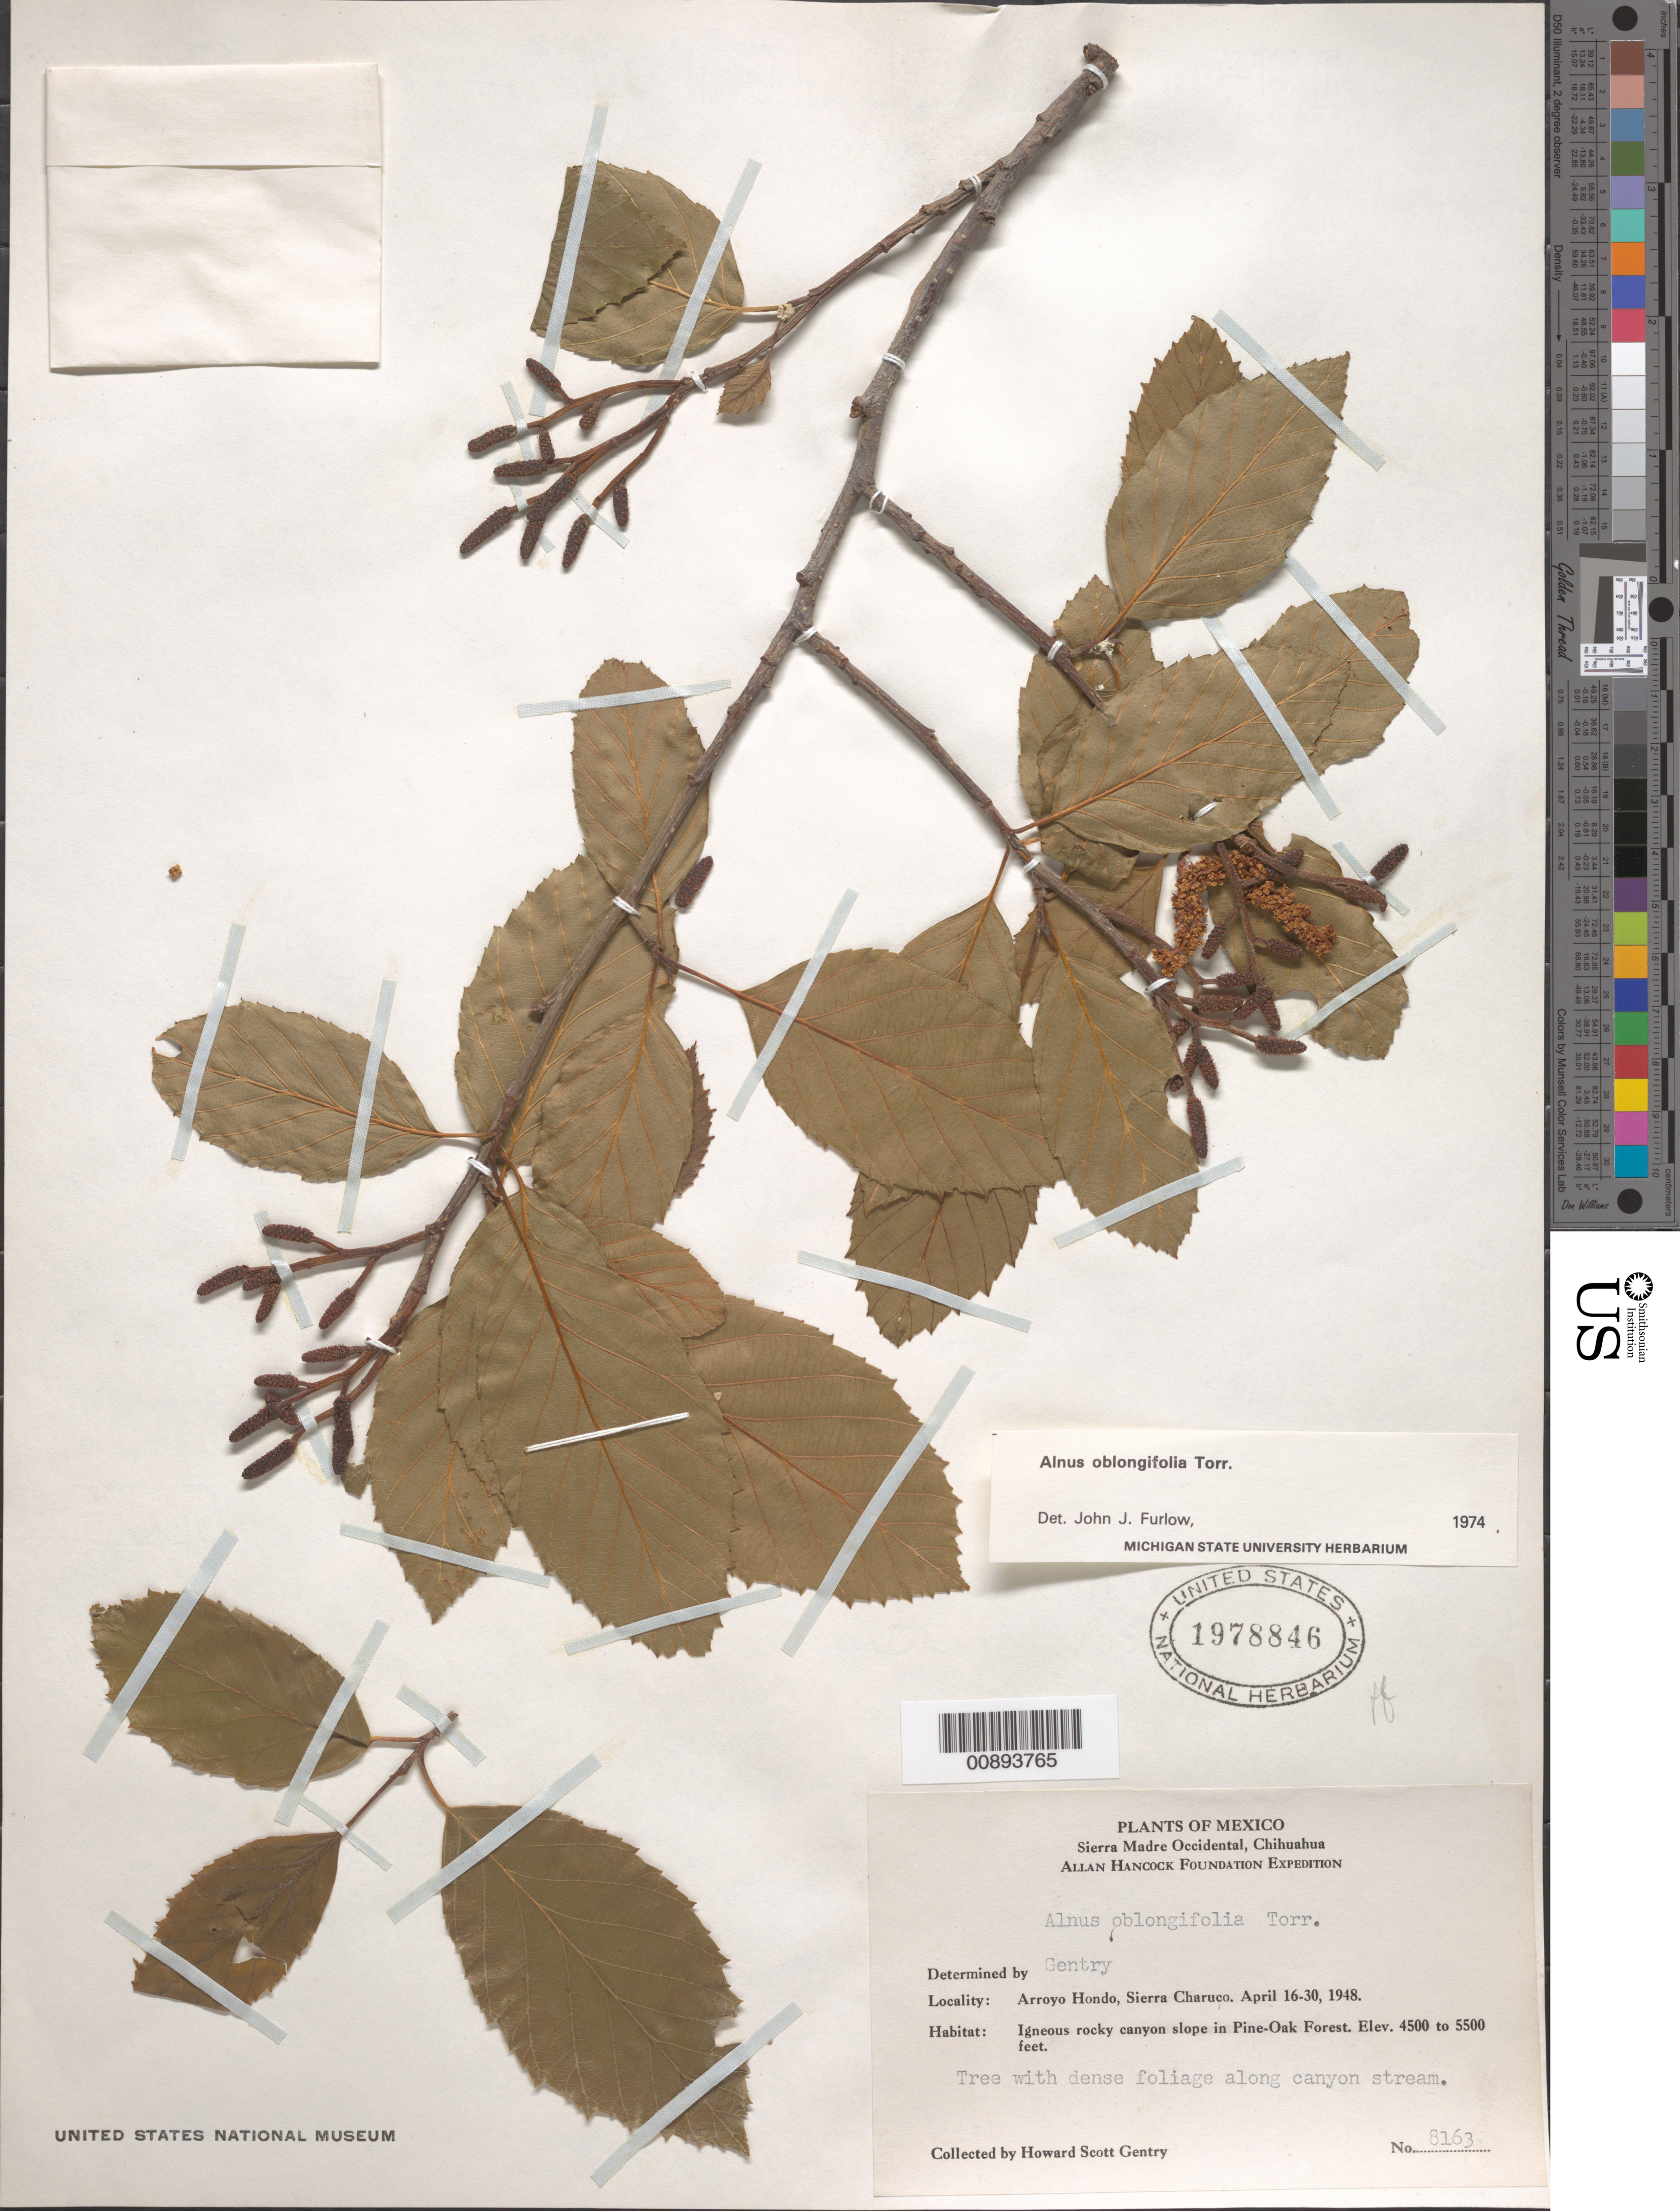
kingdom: Plantae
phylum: Tracheophyta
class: Magnoliopsida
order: Fagales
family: Betulaceae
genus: Alnus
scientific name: Alnus oblongifolia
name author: Torr. in Emory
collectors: H. S. Gentry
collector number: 8163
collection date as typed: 16 Apr 1948 to 30 Apr 1948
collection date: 1948-04-16/1948-04-30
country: Mexico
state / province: Chihuahua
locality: Arroyo Hondo, Sierra Charuco, Chihuahua.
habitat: Igneous rocky canyon slope in Pine-Oak Forest. Along canyon stream.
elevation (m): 1372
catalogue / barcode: US 1978846